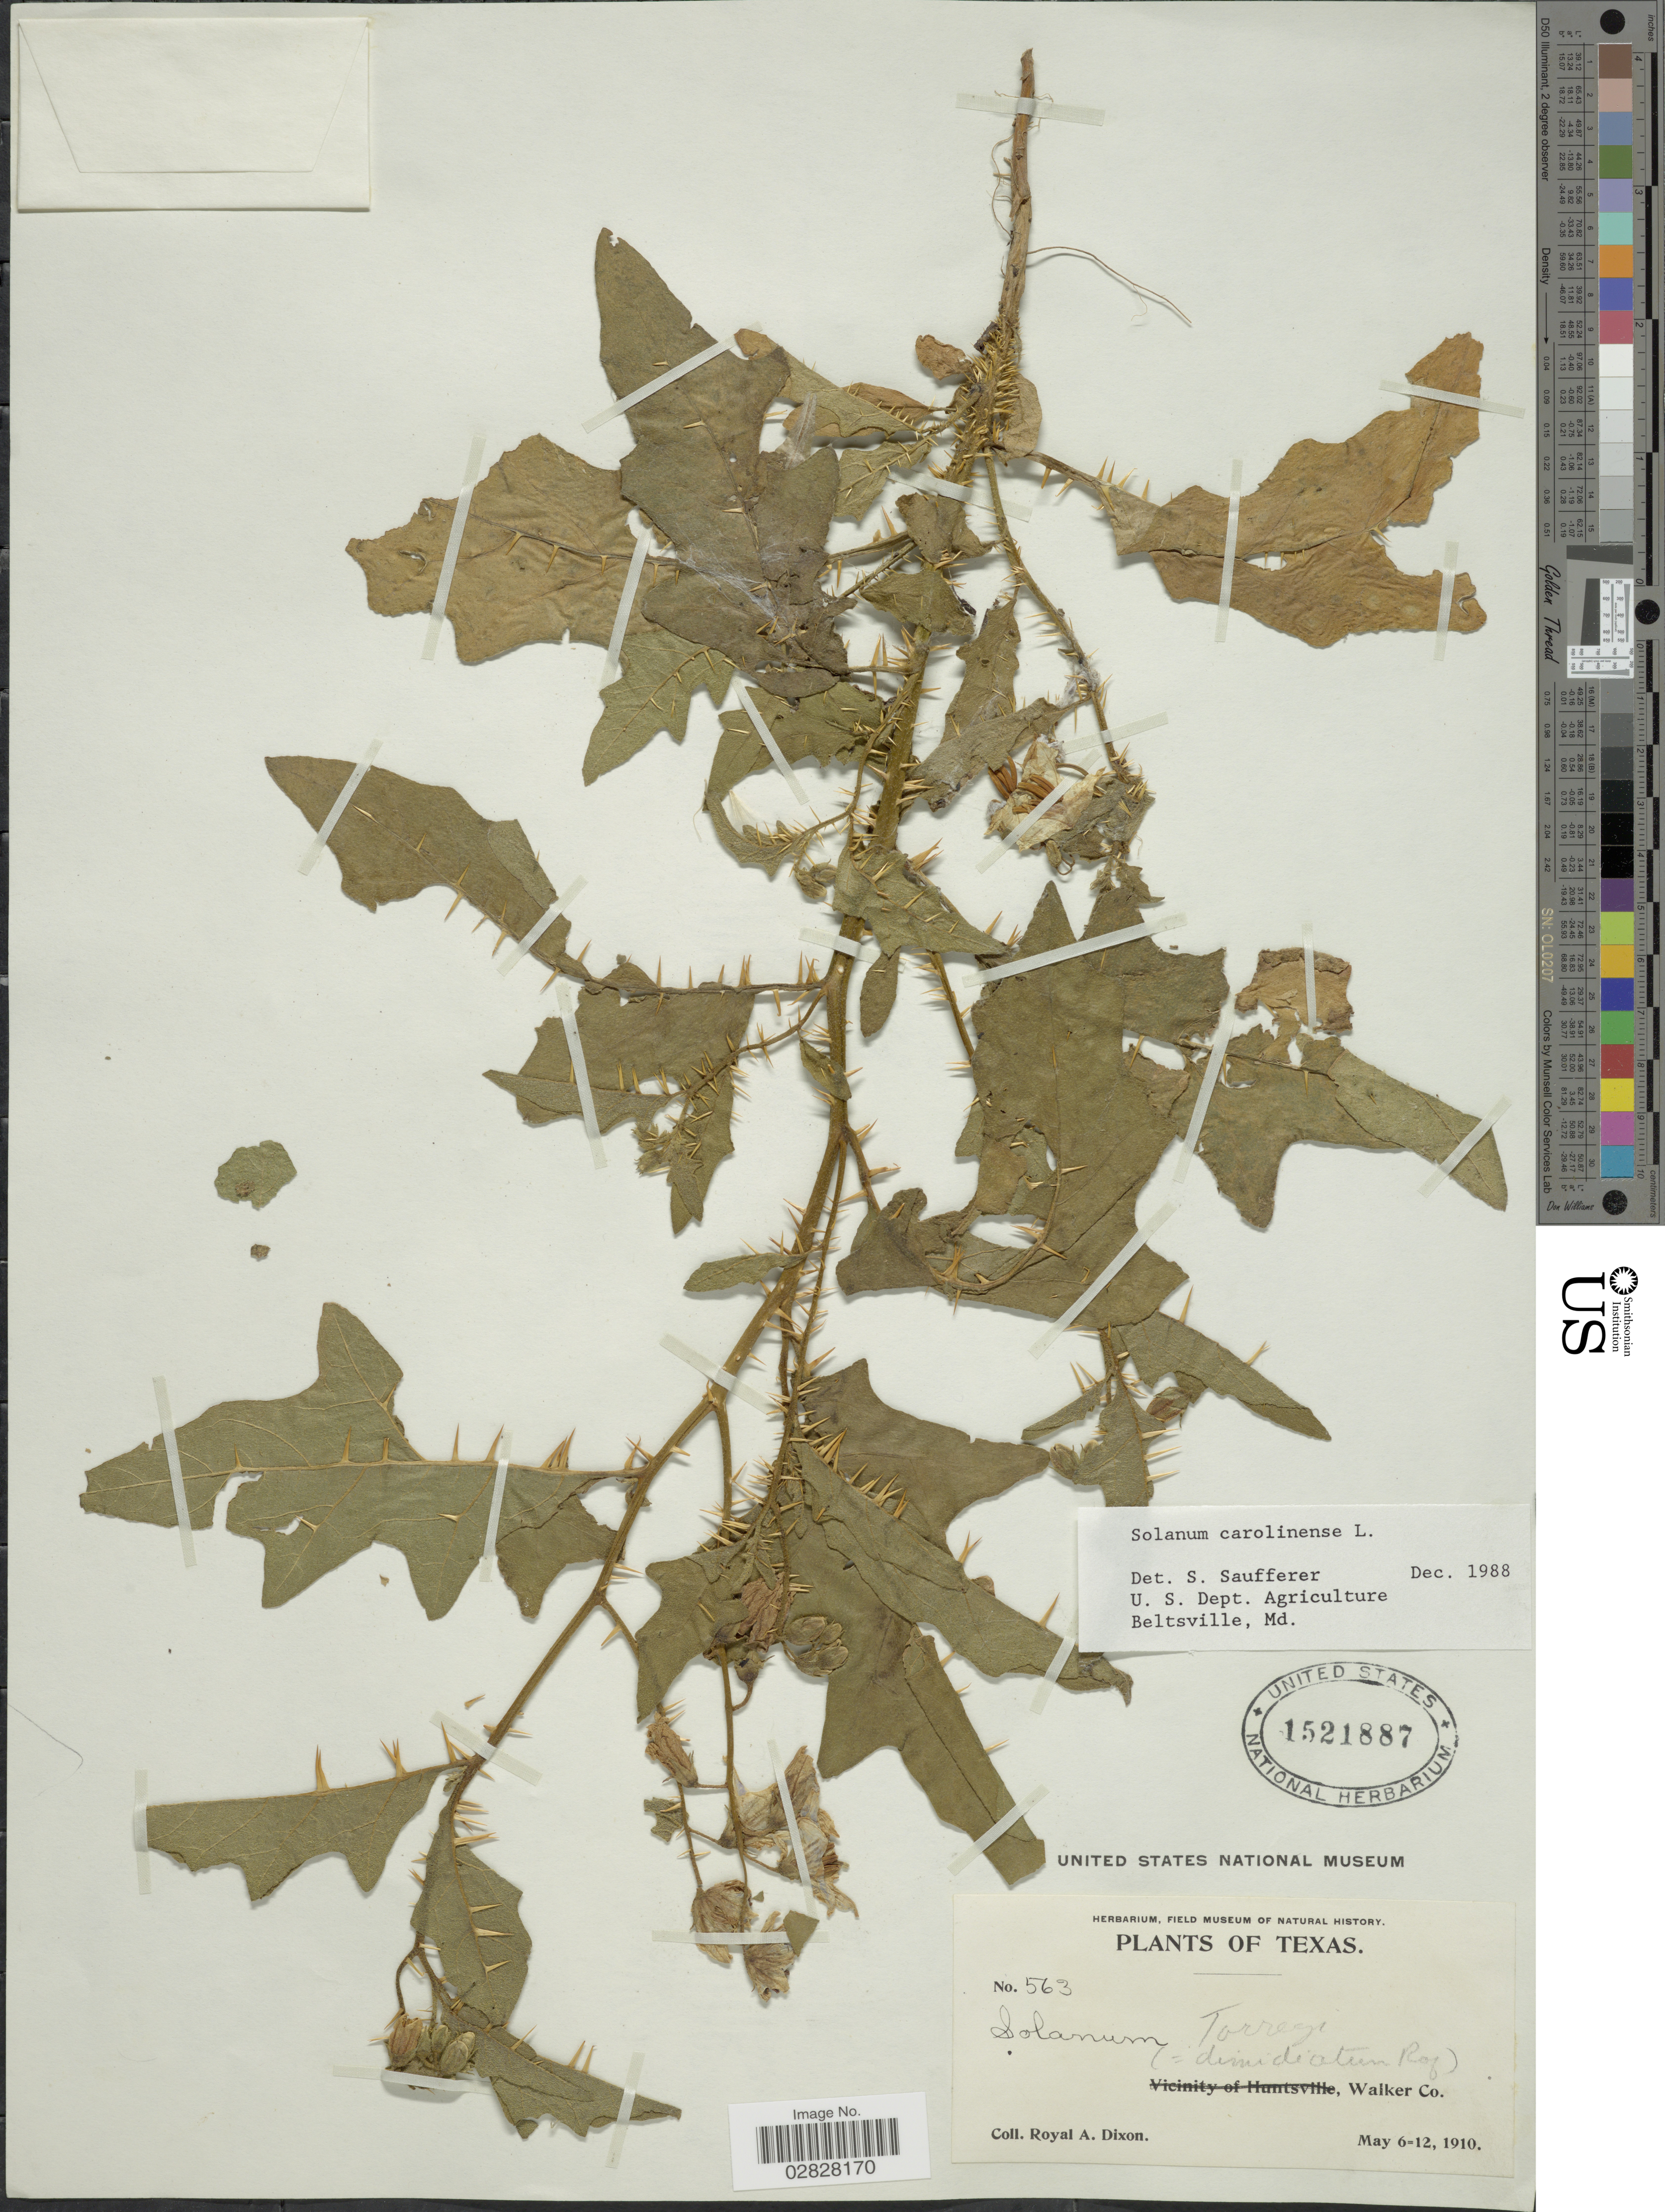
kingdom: Plantae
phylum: Tracheophyta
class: Magnoliopsida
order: Solanales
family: Solanaceae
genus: Solanum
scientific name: Solanum carolinense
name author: L.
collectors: R. A. Dixon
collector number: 563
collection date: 1910-05-06/1910-05-12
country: United States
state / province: Texas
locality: Walker Co.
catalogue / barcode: US 1521887